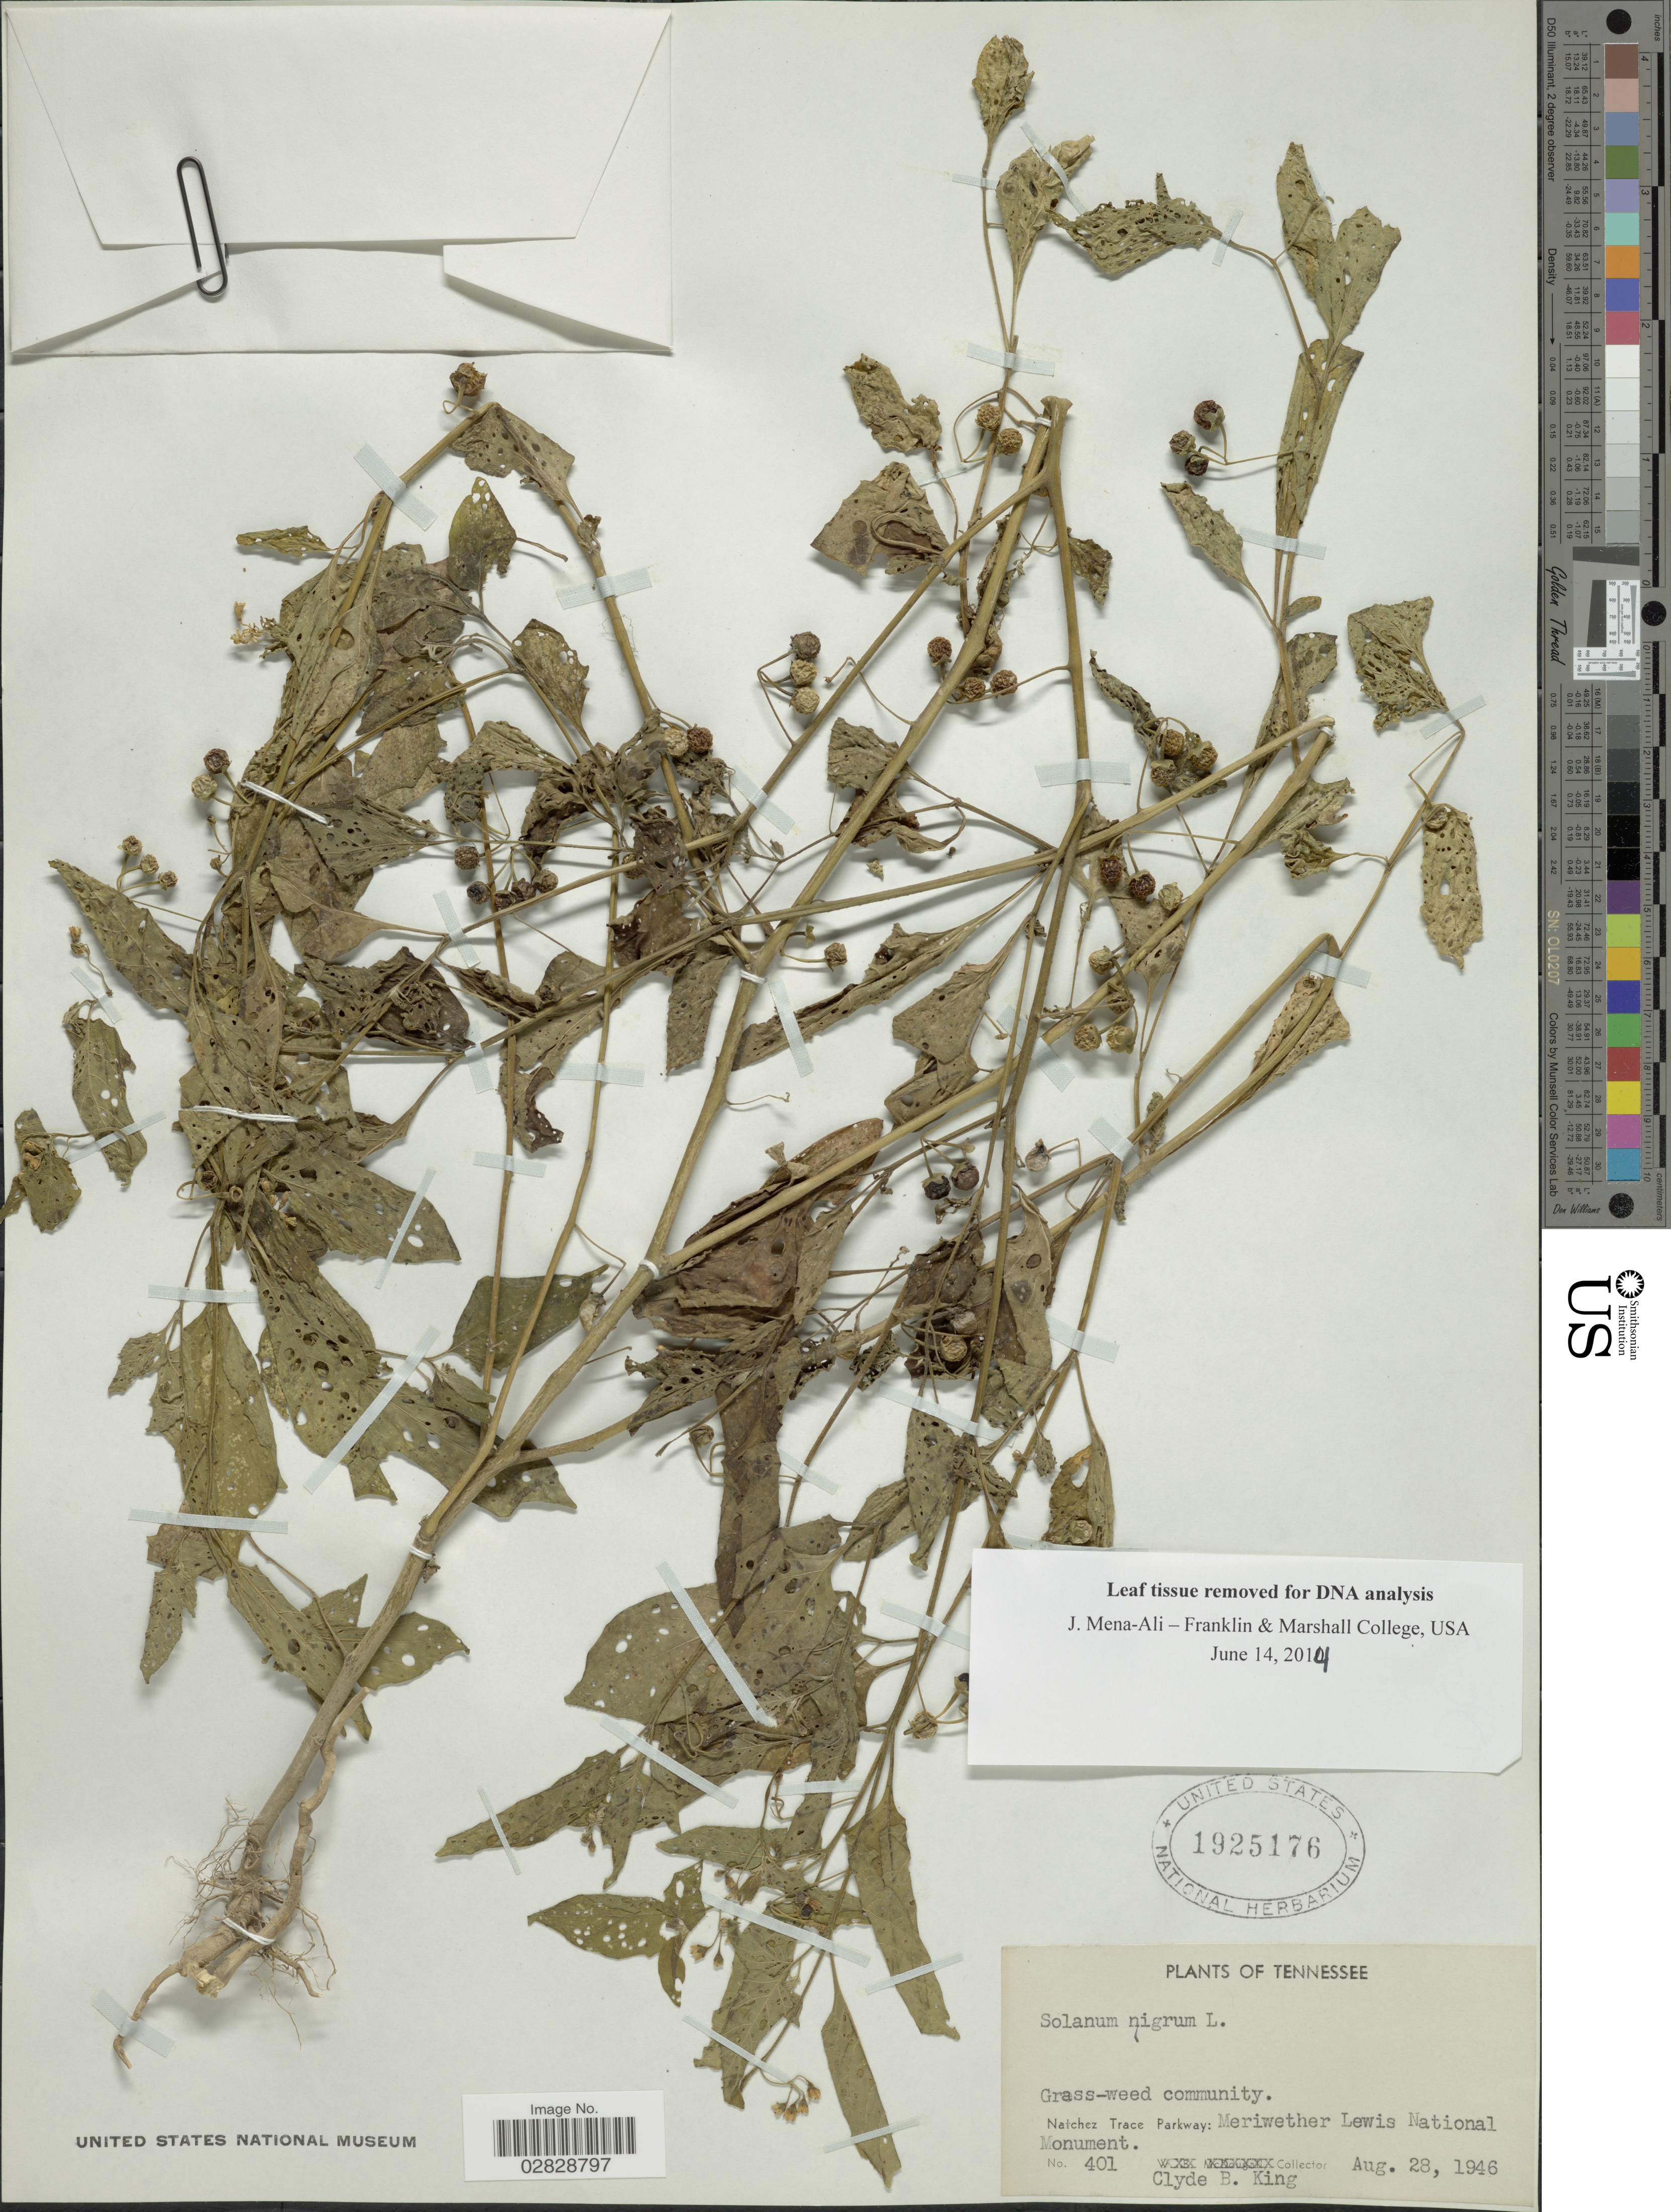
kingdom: Plantae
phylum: Tracheophyta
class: Magnoliopsida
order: Solanales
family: Solanaceae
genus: Solanum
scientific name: Solanum emulans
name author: Raf.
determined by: Knapp, S. D.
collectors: C. King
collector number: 401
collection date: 1946-08-28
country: United States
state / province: Tennessee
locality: Grass-weed community. Natchez Trace Parkway: Meriwether Lewis National Monument.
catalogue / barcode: US 1925176